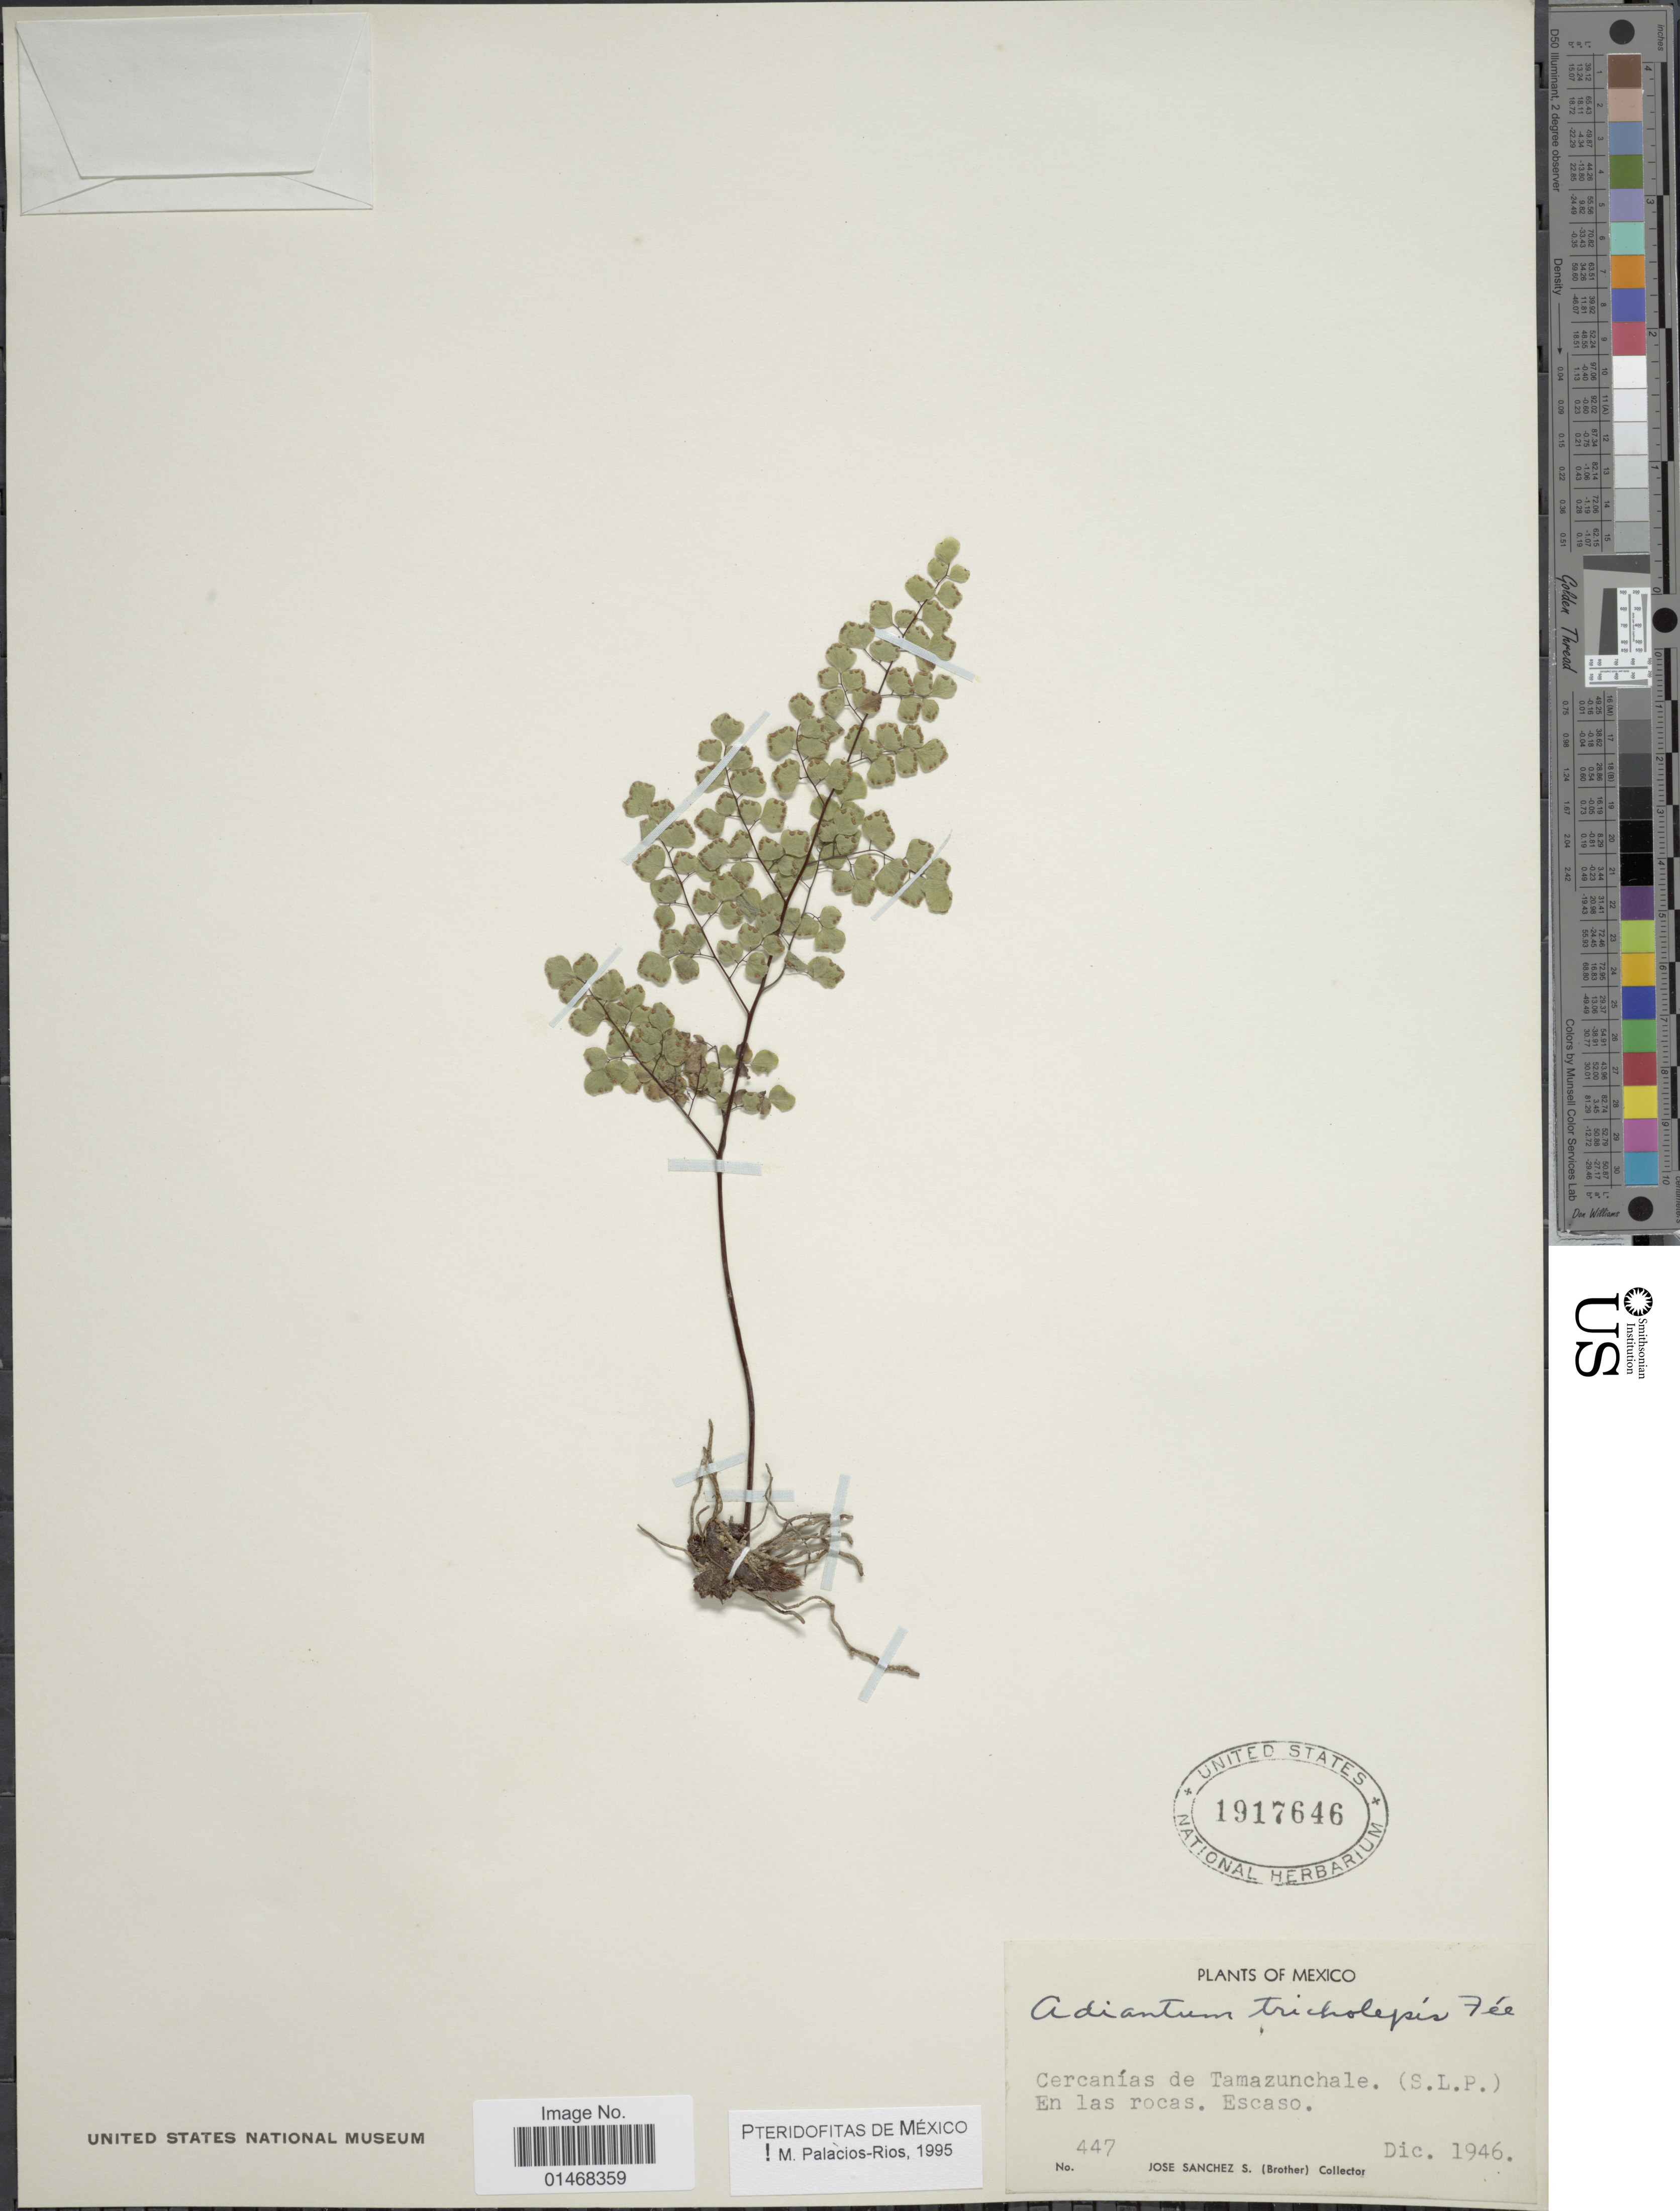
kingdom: Plantae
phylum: Tracheophyta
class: Polypodiopsida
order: Polypodiales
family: Pteridaceae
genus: Adiantum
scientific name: Adiantum tricholepis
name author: Fée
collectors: J. Sanchez S.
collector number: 447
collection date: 1946-12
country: Mexico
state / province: San Luis Potosí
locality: Cercanías de Tamazunchale, En las rocas. Escaso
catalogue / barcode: US 1917646